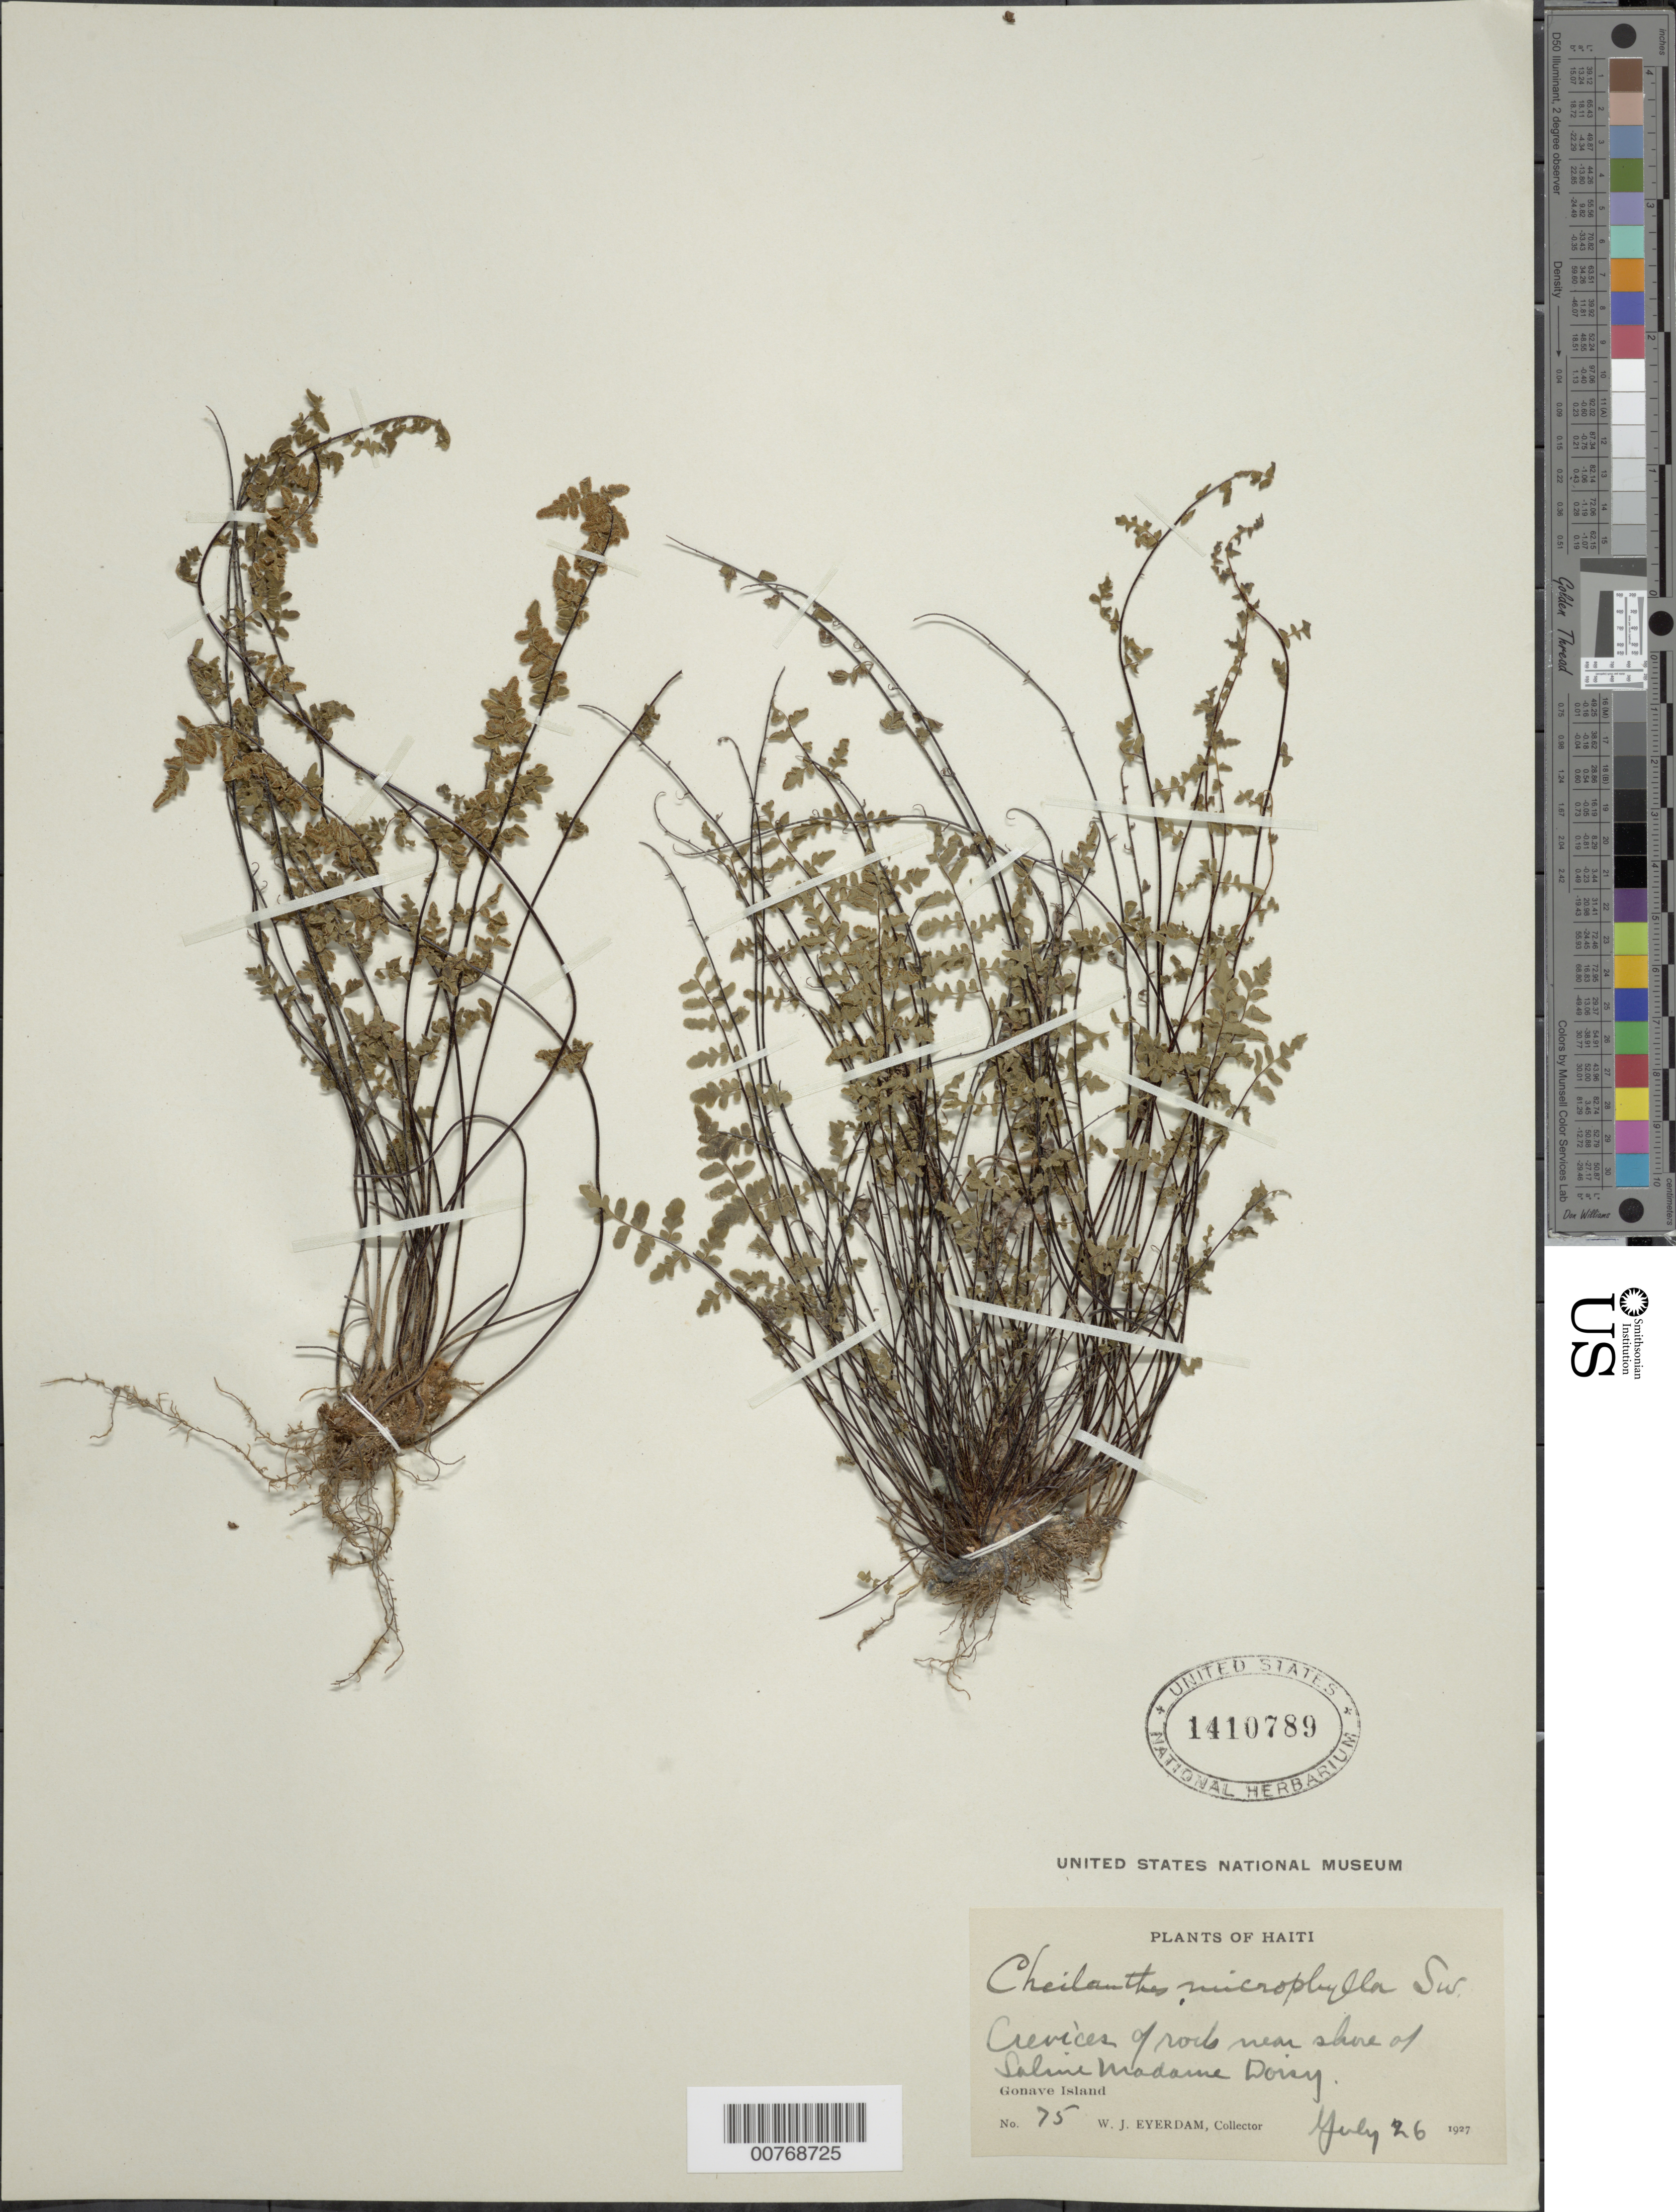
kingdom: Plantae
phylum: Tracheophyta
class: Polypodiopsida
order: Polypodiales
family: Pteridaceae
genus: Myriopteris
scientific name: Myriopteris microphylla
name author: (Sw.) Grusz & Windham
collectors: W. J. Eyerdam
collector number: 75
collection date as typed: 26 Jul 1927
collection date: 1927-07-26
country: Haiti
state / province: Ouest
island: Hispaniola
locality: Gonave Island, near shore of Saline Madame Doisy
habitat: Crevices of rocks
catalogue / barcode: US 1410789